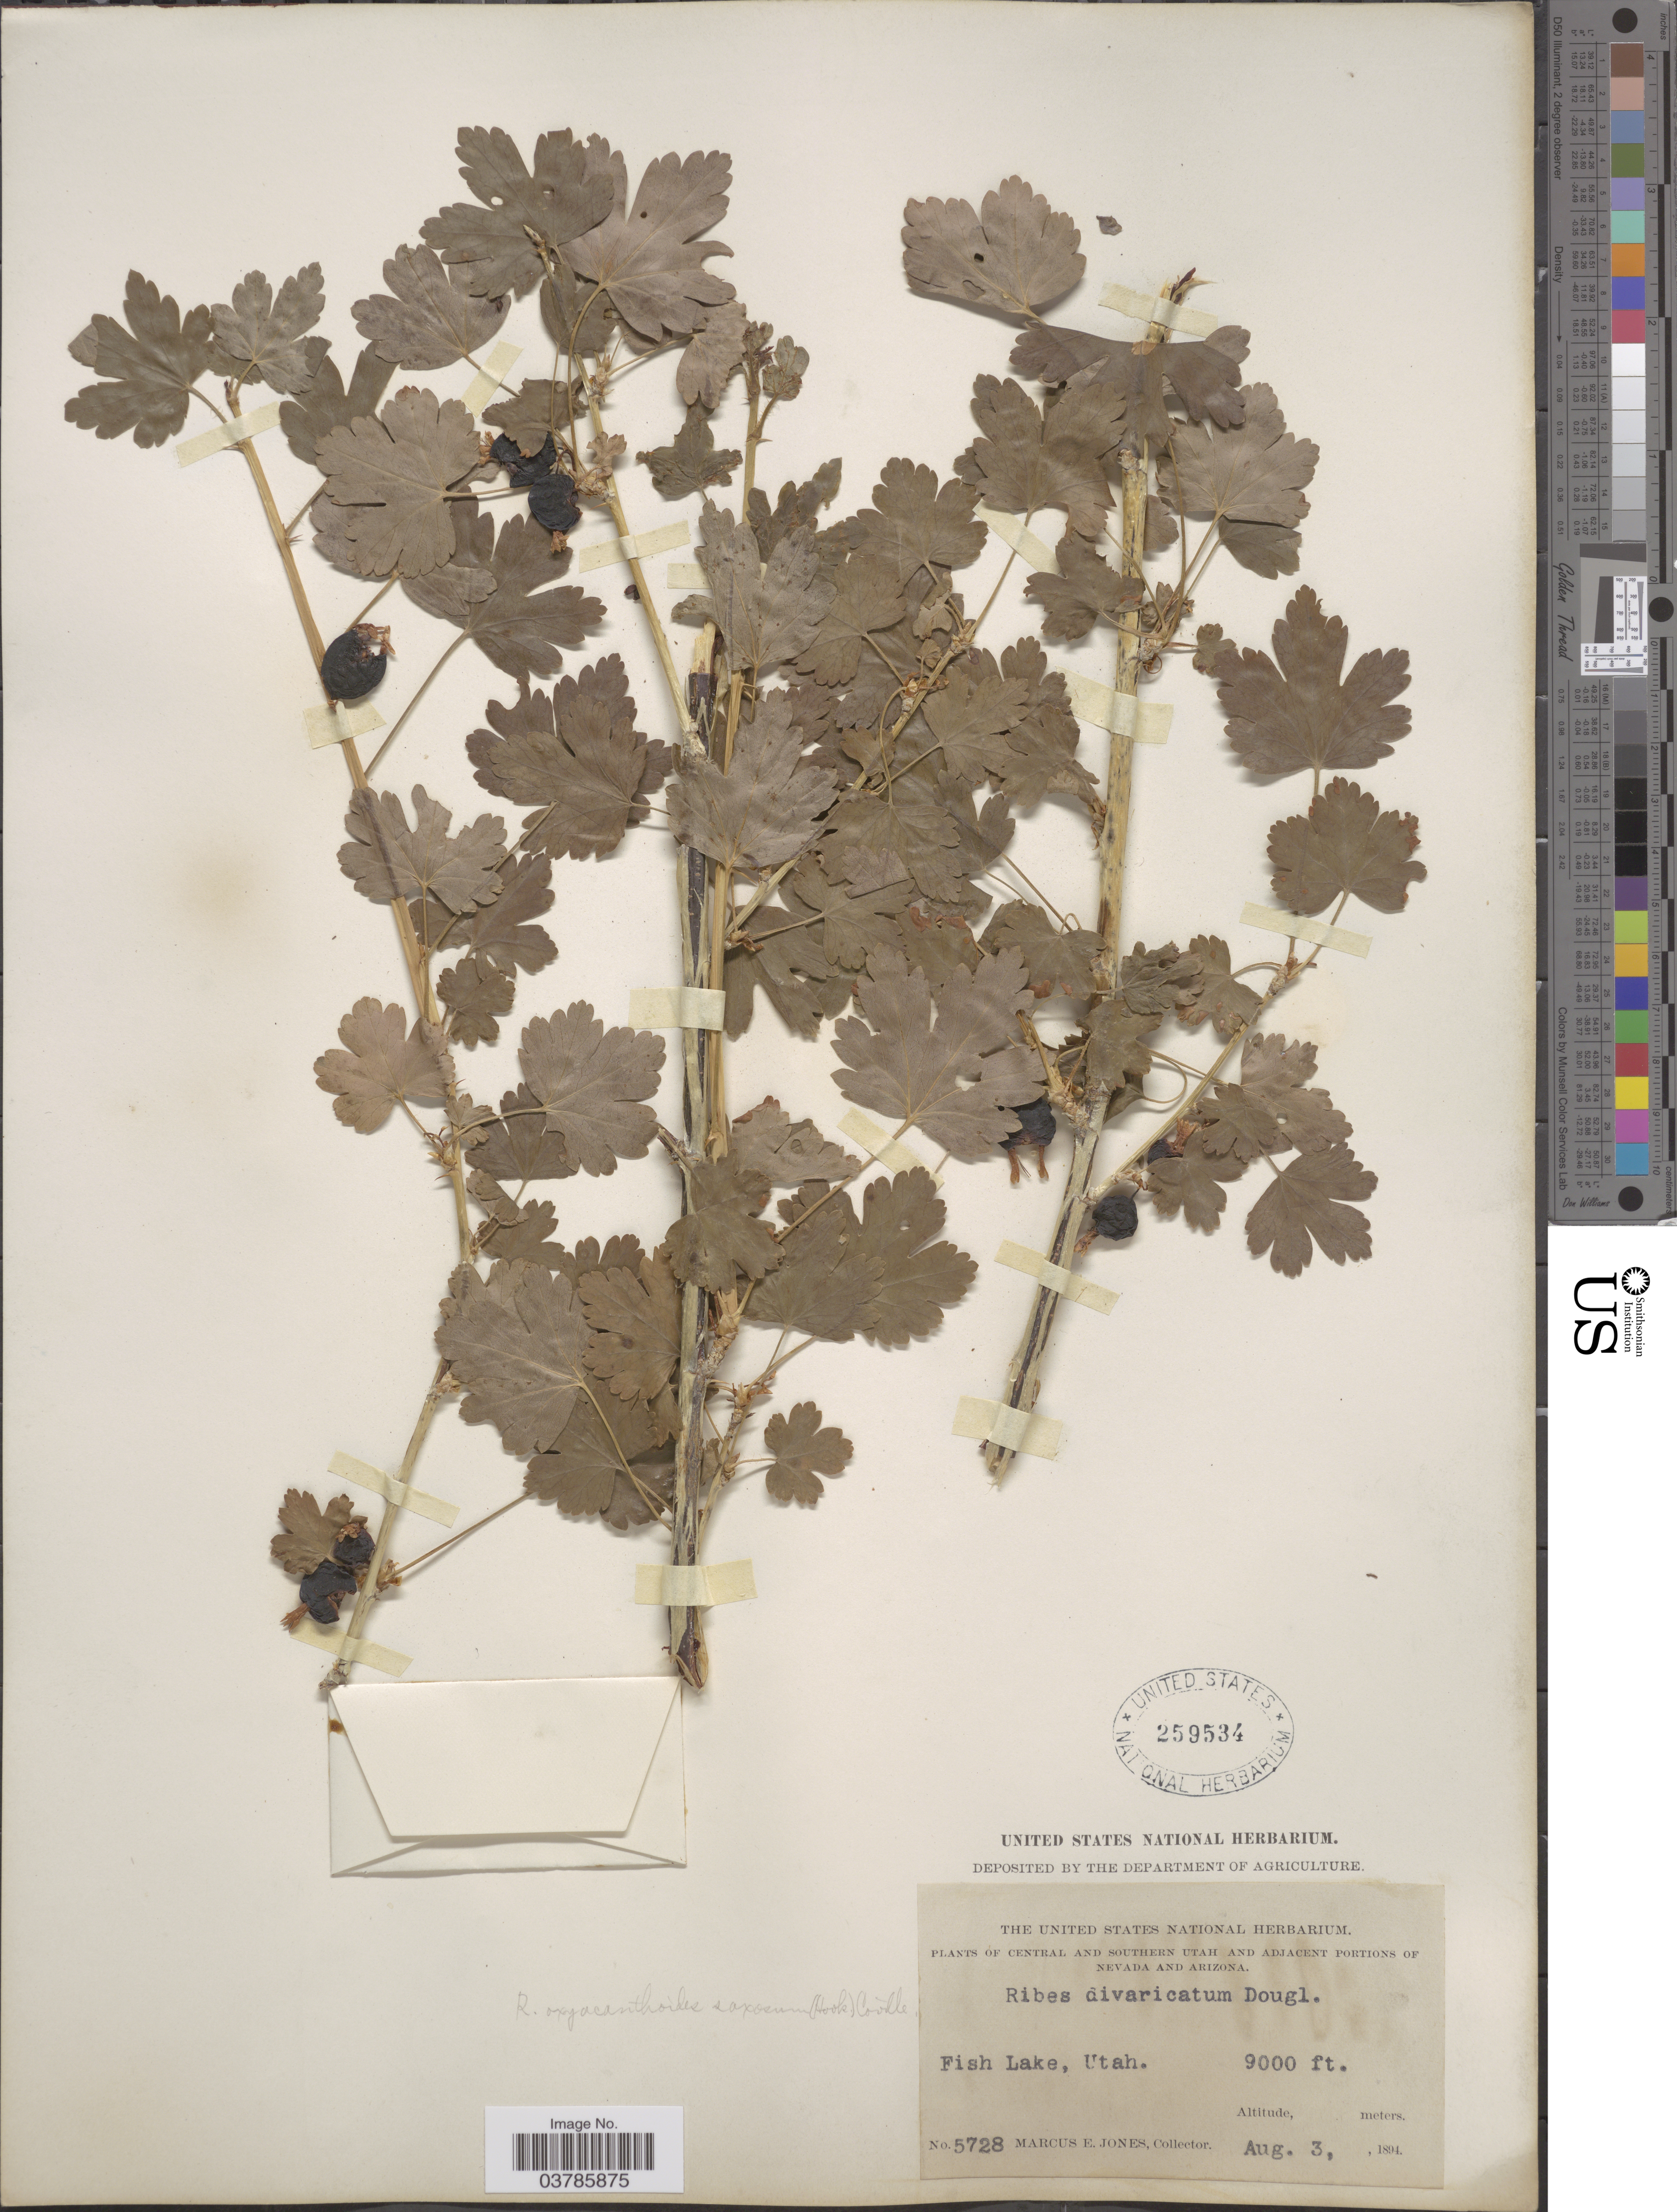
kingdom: Plantae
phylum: Tracheophyta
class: Magnoliopsida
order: Saxifragales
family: Grossulariaceae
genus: Ribes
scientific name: Ribes inerme var. inerme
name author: Rydb.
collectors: M. E. Jones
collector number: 5728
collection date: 1891-08-03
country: United States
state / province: Utah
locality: Central and Southern Utah. Fish Lake.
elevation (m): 2743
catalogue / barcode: US 259534